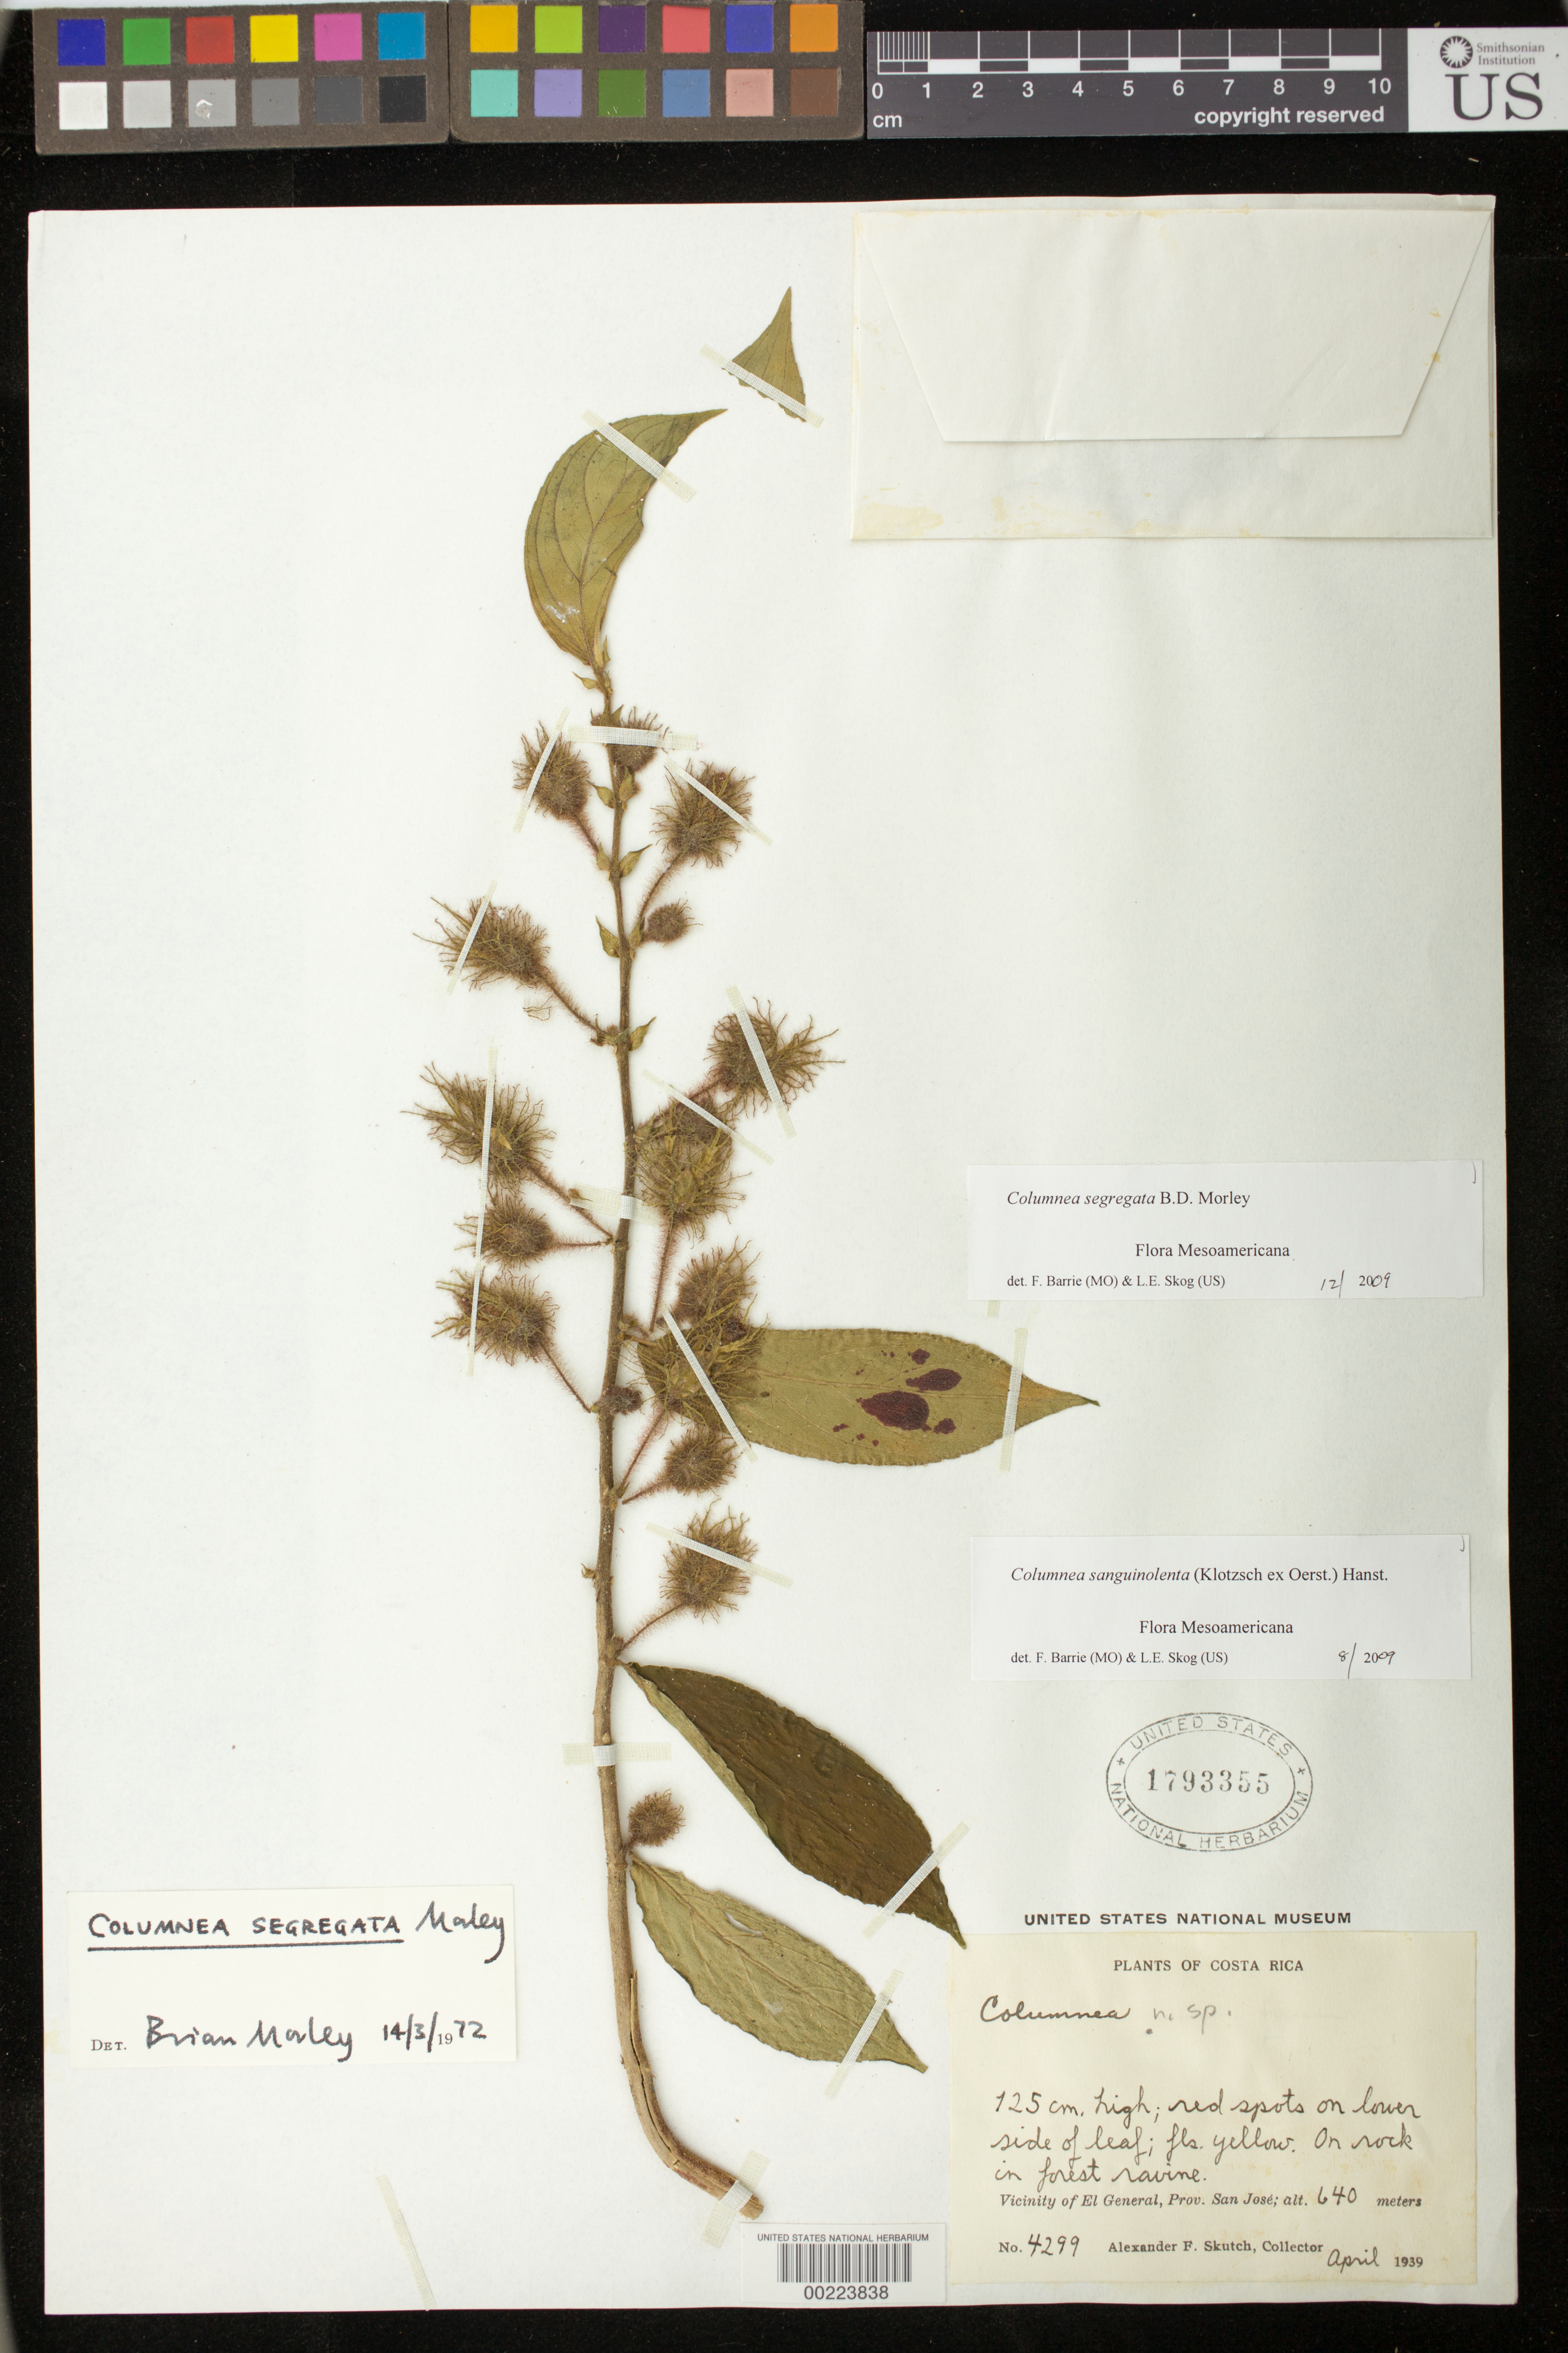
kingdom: Plantae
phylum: Tracheophyta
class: Magnoliopsida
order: Lamiales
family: Gesneriaceae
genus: Columnea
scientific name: Columnea segregata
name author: B.D. Morley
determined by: Barrie, F. R.; Skog, Laurence E.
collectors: A. F. Skutch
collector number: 4299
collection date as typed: Apr 1939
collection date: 1939-04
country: Costa Rica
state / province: San José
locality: Vicinity of El General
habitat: On rock in forest ravine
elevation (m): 640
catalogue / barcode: US 1793355